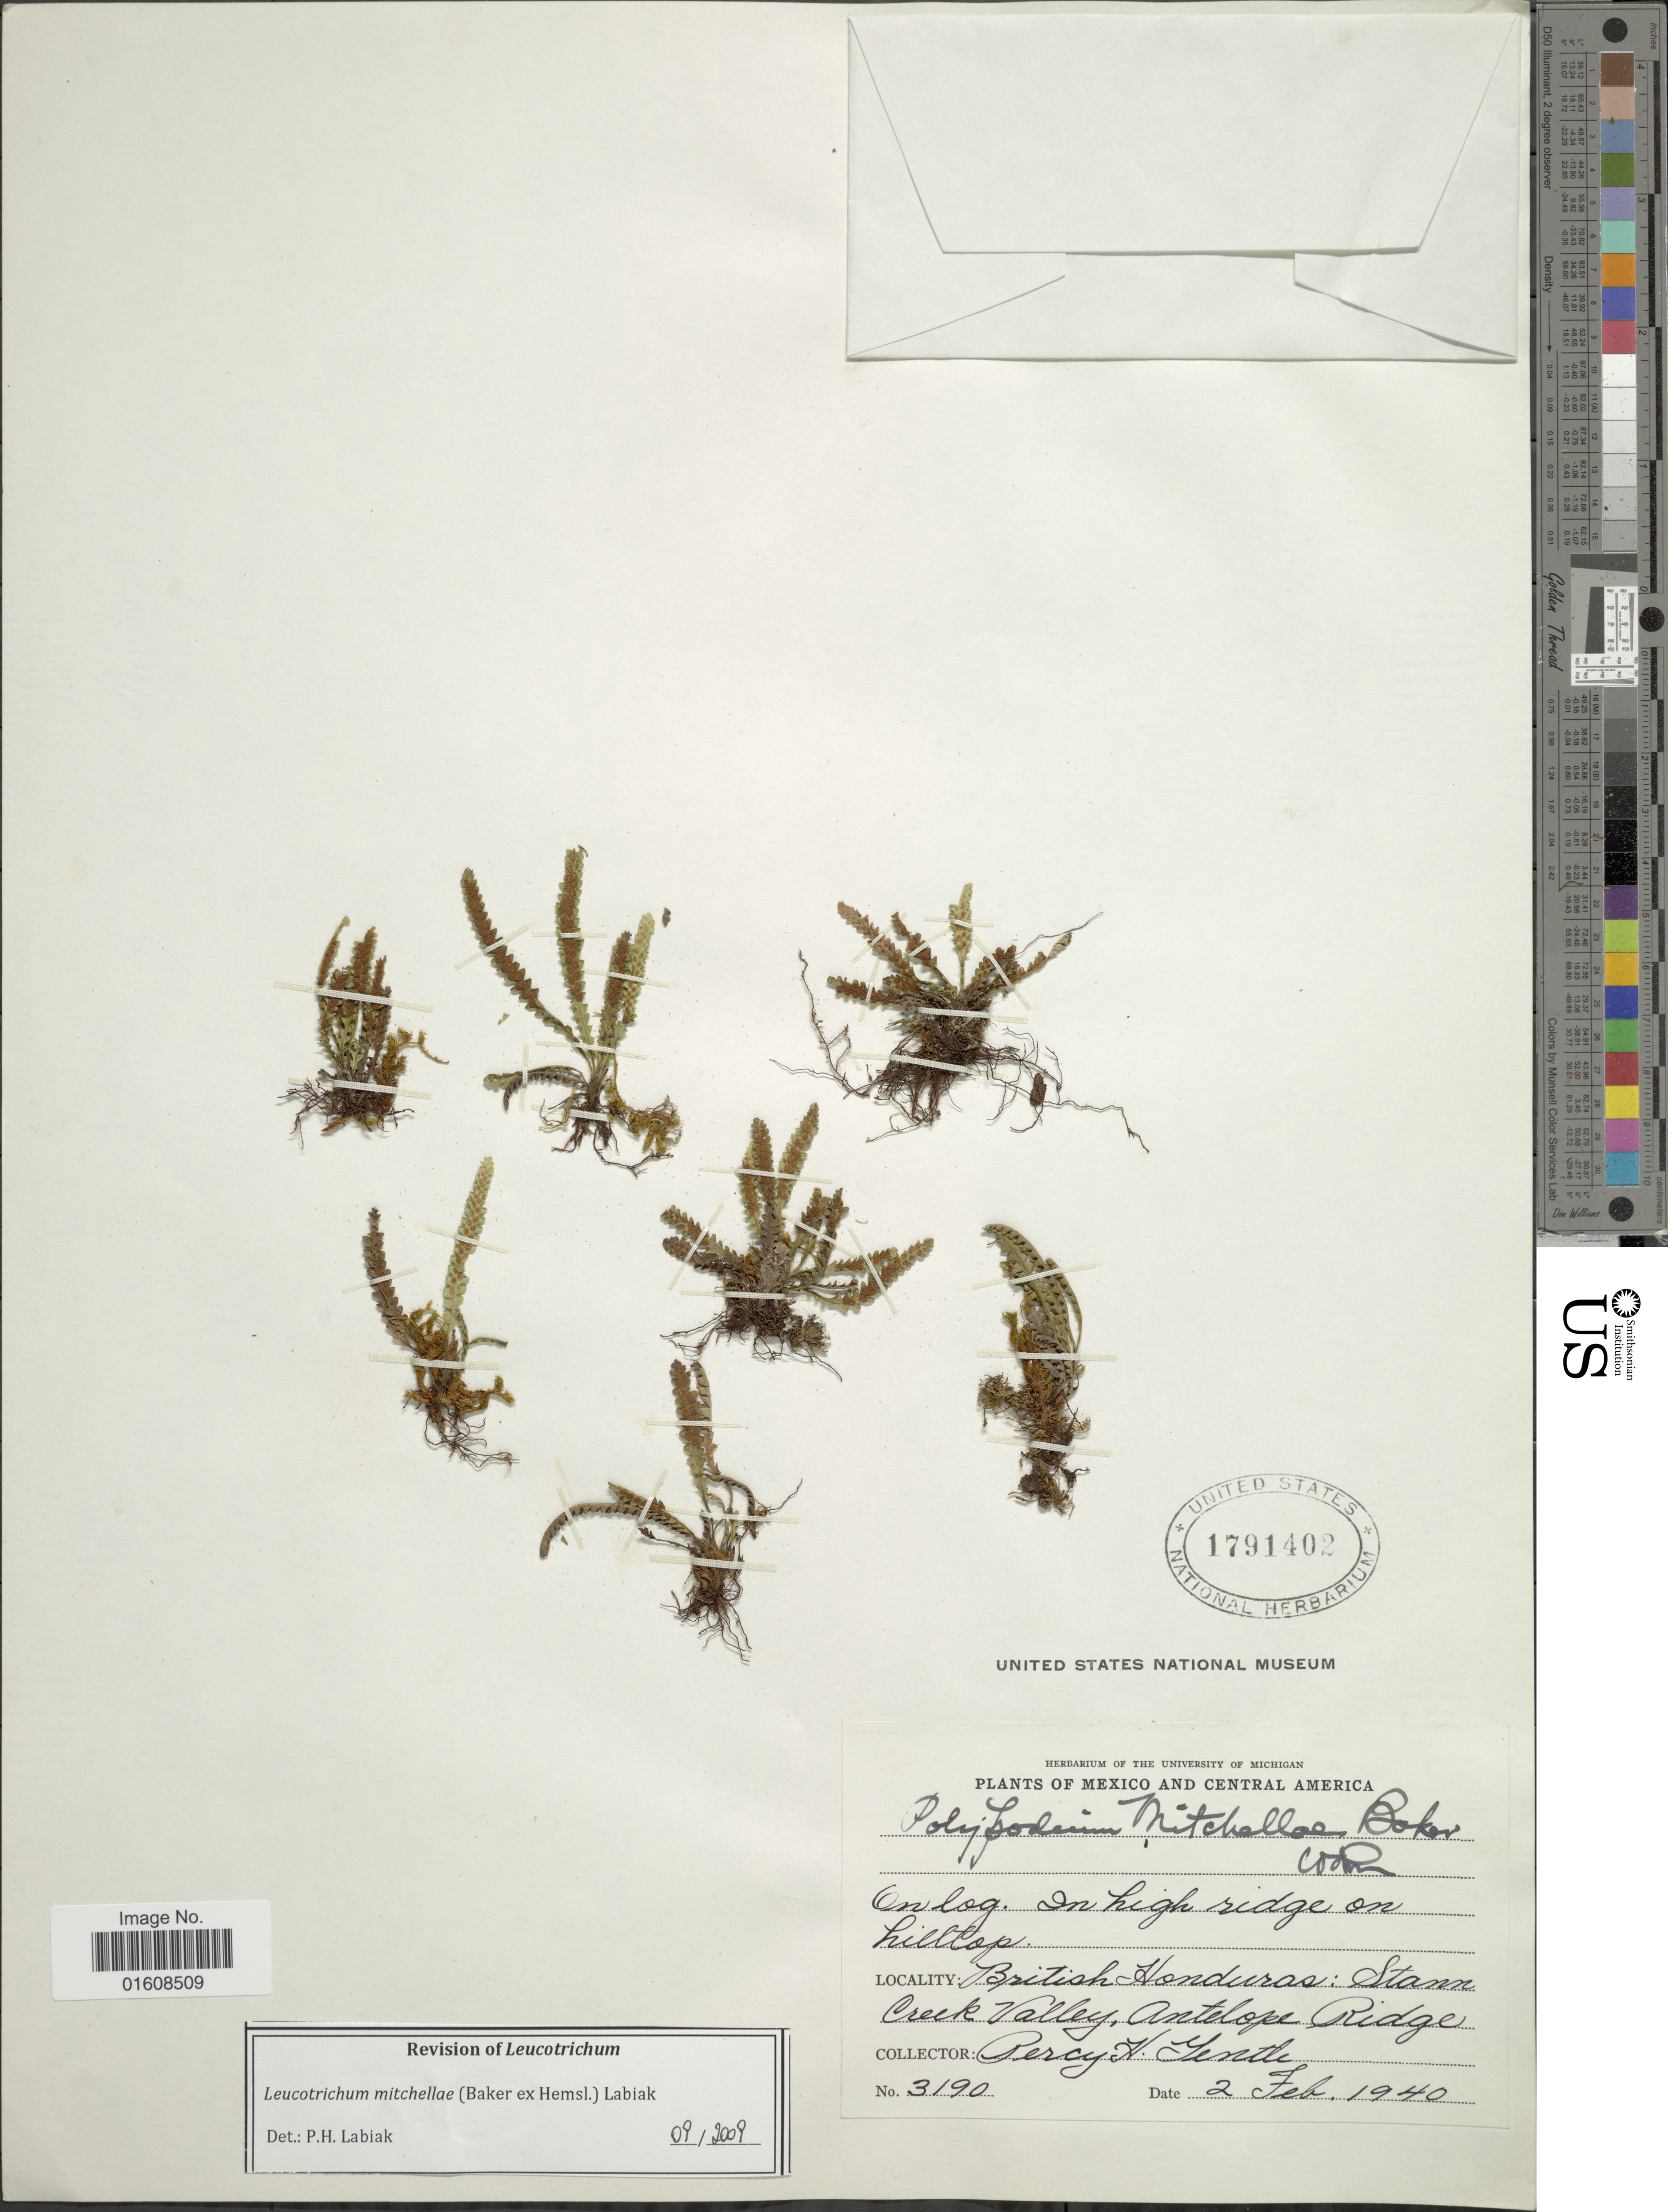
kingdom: Plantae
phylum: Tracheophyta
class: Polypodiopsida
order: Polypodiales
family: Polypodiaceae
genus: Leucotrichum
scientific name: Leucotrichum mitchelliae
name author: (Baker) Labiak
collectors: P. H. Gentle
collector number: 3190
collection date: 1940-02-02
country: Belize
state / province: Stann Creek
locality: British Honduras: Stann Creek Valley, Antelope Ridge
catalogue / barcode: US 1791402